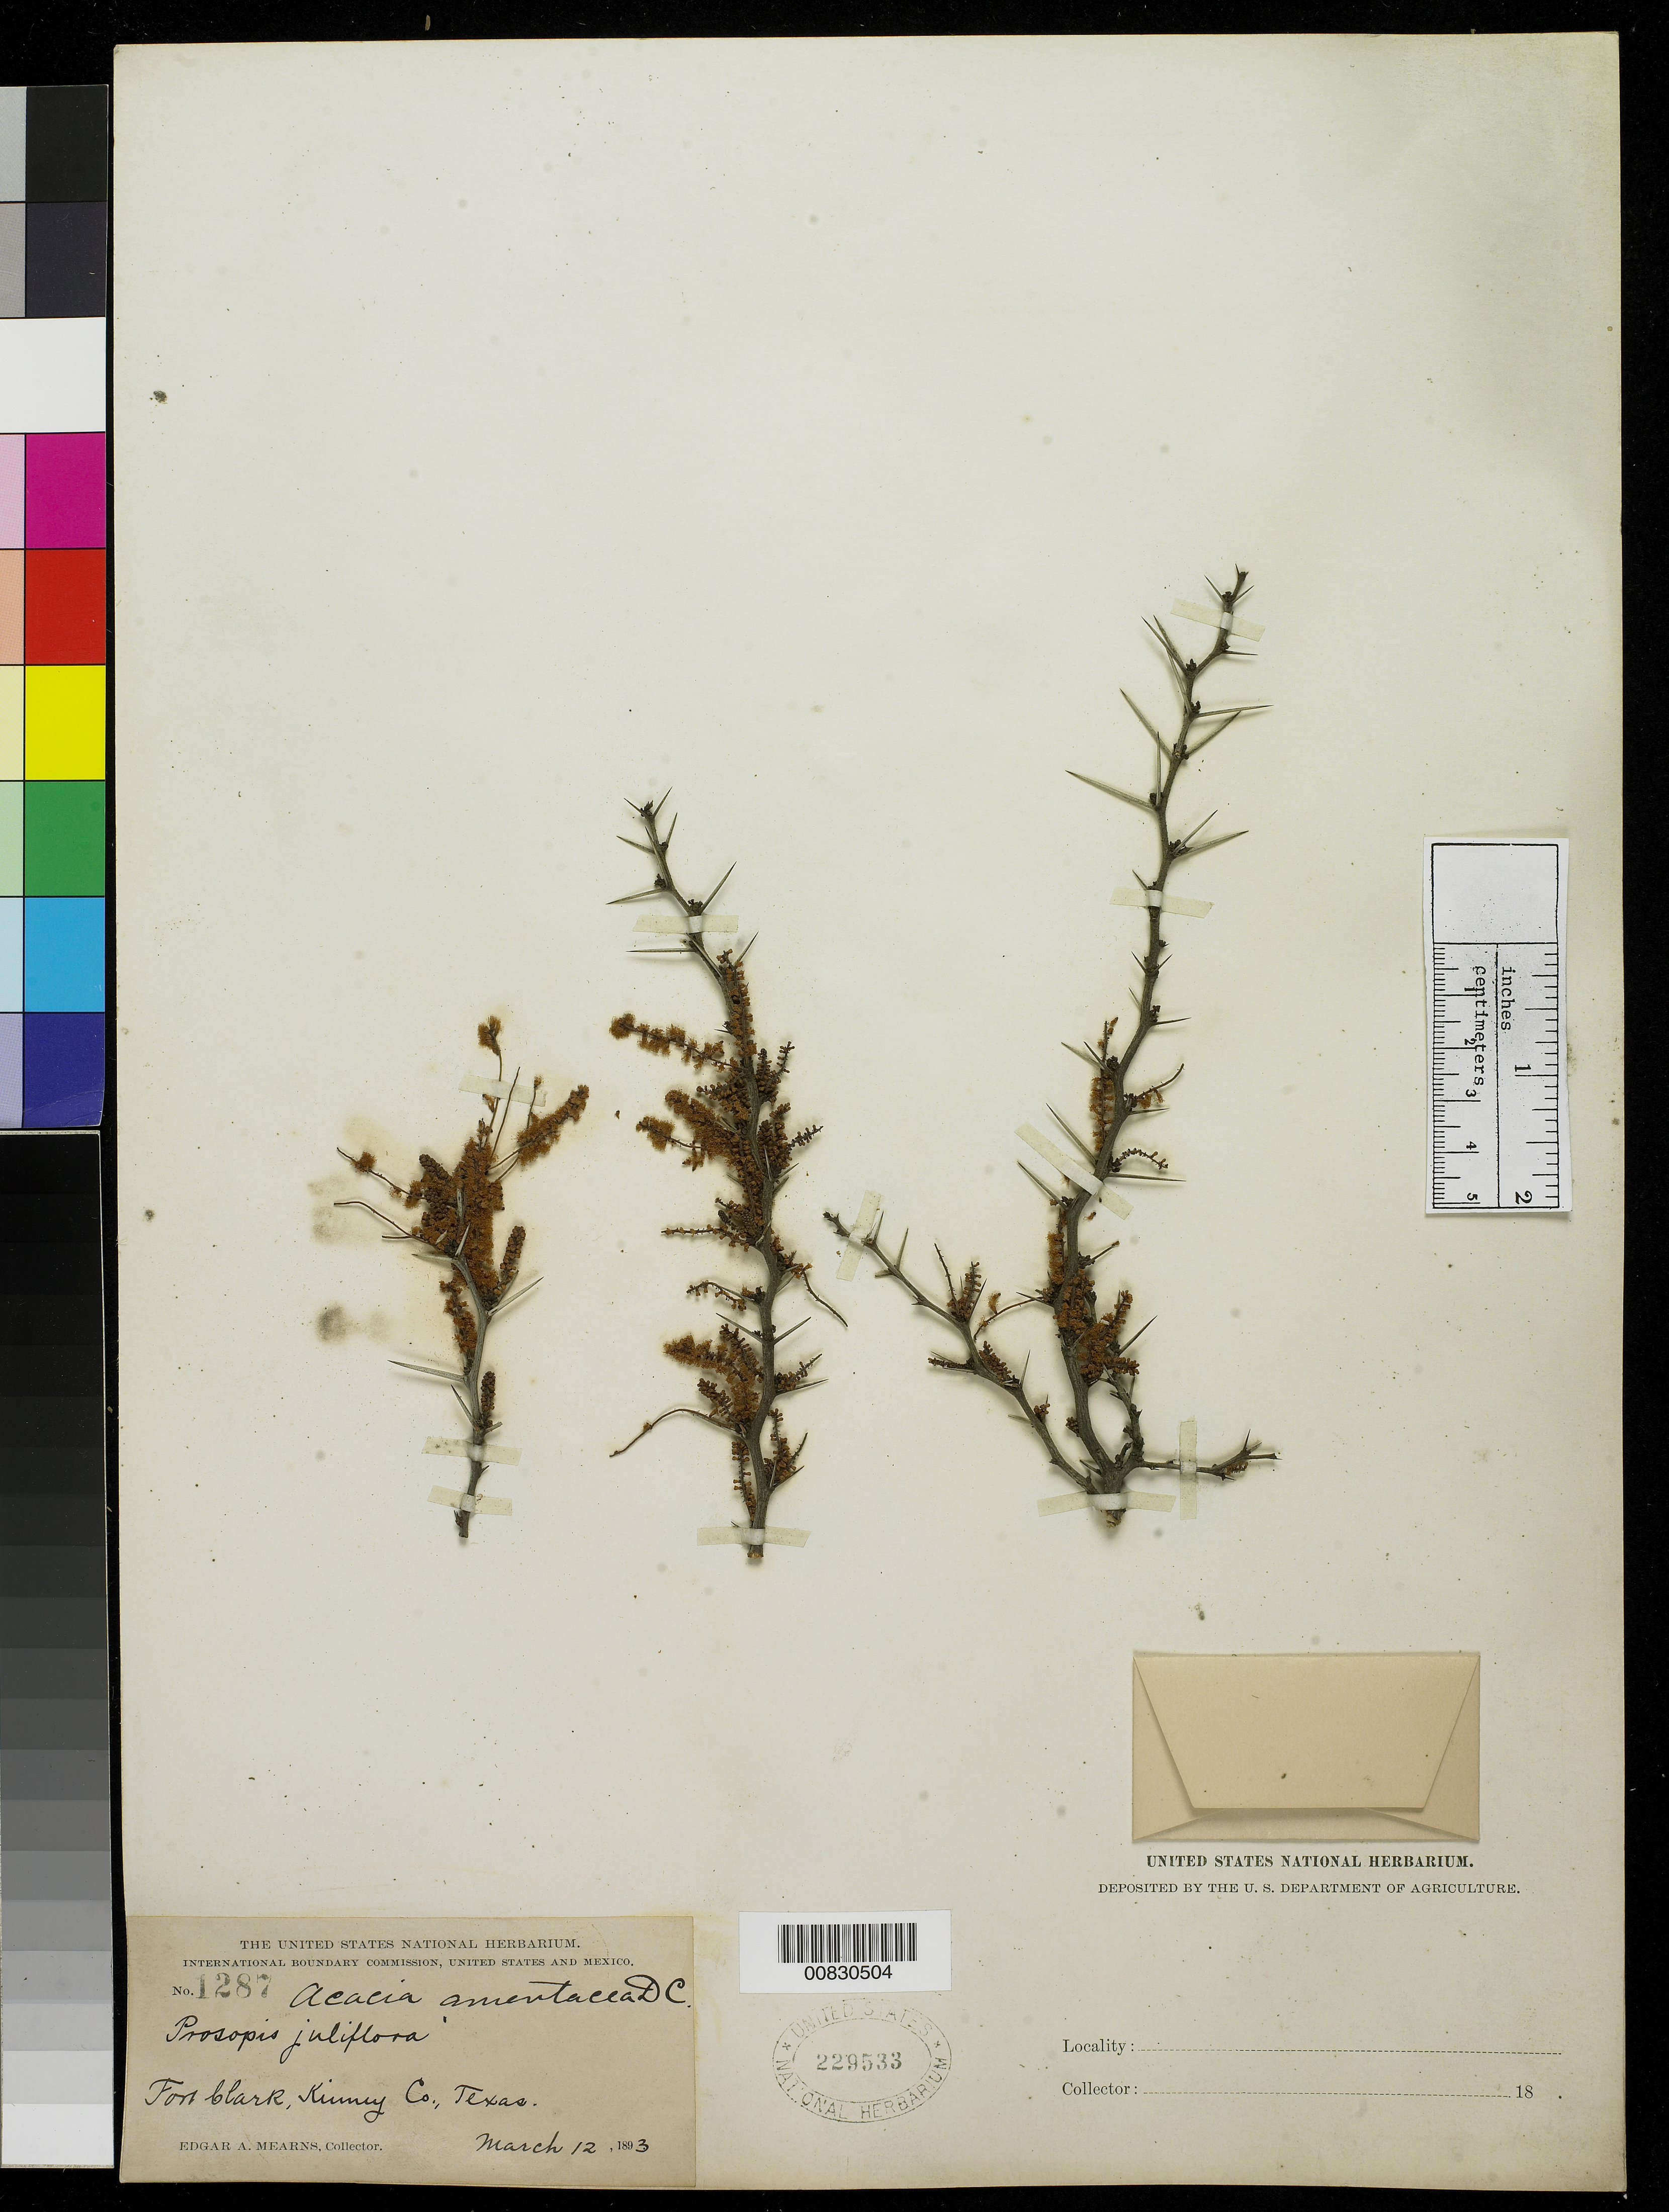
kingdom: Plantae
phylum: Tracheophyta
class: Magnoliopsida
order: Fabales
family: Fabaceae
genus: Vachellia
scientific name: Vachellia rigidula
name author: (Benth.) Seigler & Ebinger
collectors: E. A. Mearns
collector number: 1287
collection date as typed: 12 Mar 1893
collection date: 1893-03-12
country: United States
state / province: Texas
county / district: Kinney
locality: Fort Clark, Kinney County, Texas.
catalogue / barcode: US 229533